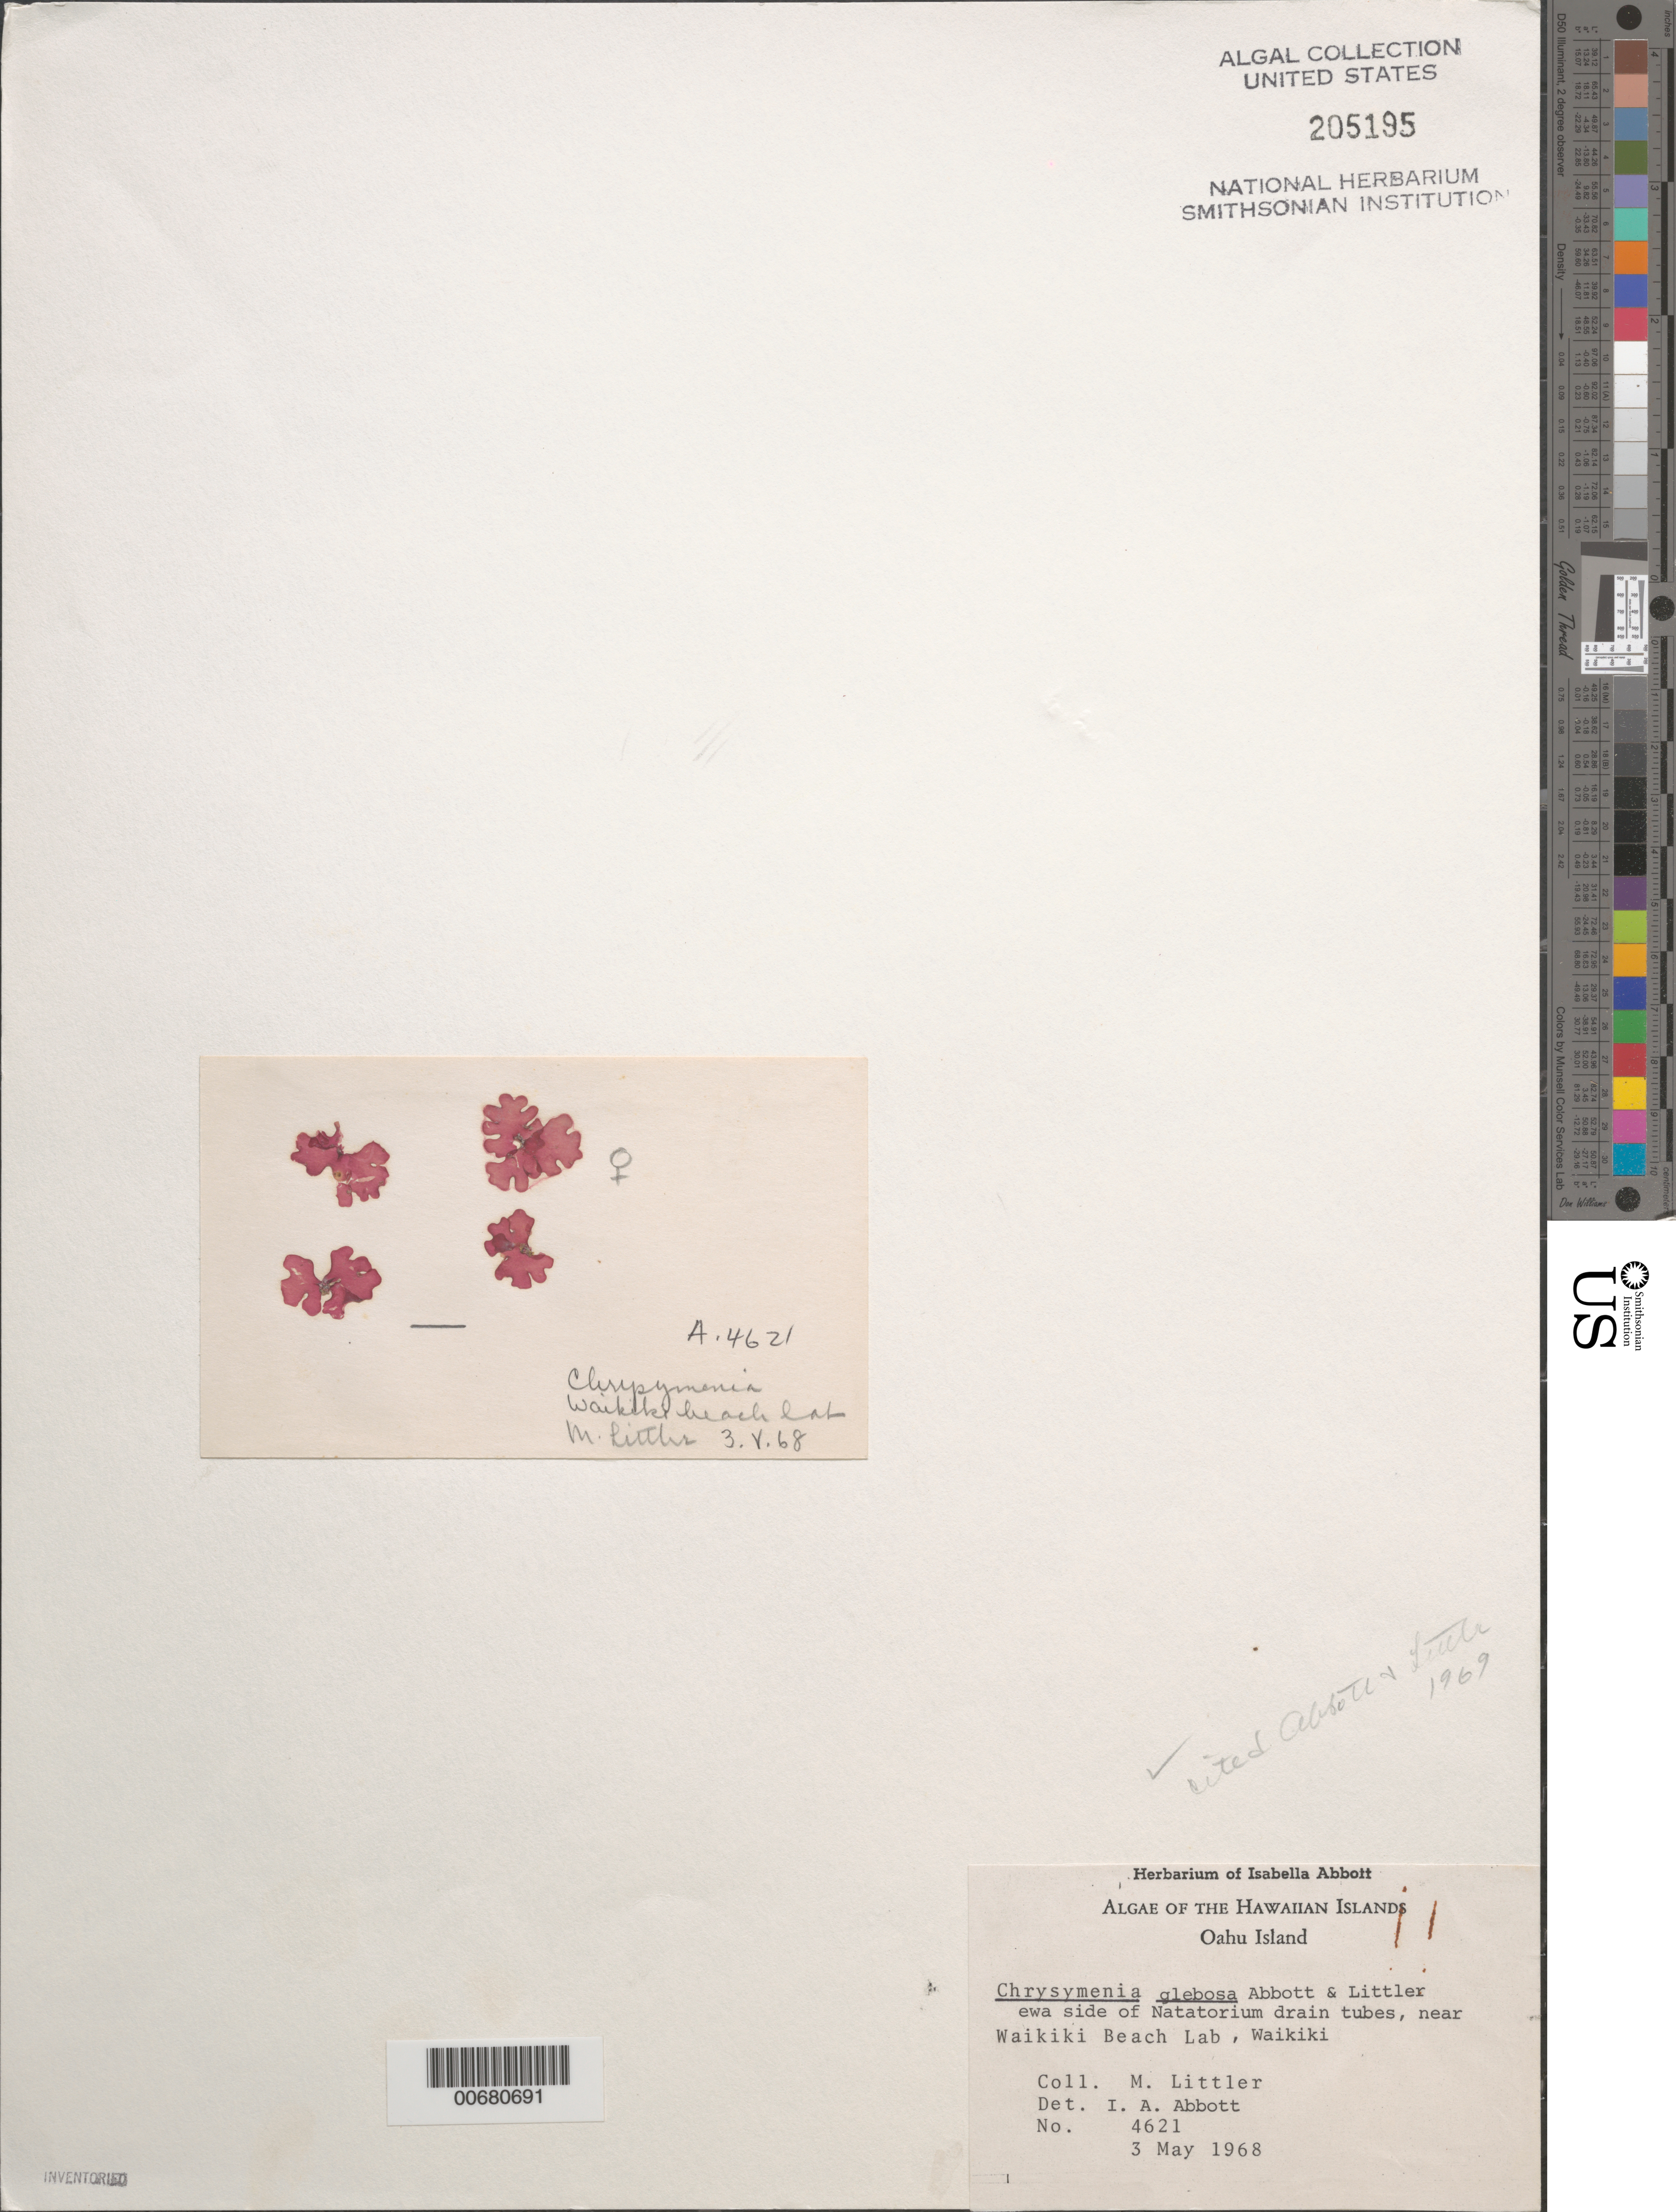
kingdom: Plantae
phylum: Rhodophyta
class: Florideophyceae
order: Rhodymeniales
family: Rhodymeniaceae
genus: Chrysymenia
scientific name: Chrysymenia glebosa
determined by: Abbott, Isabella A.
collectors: M. M. Littler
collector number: IAA 4621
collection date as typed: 03 May 1968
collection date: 1968-05-03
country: United States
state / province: Hawaii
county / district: Honolulu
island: Oahu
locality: Waikiki, Waikiki Beach laboratory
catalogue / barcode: US 205195